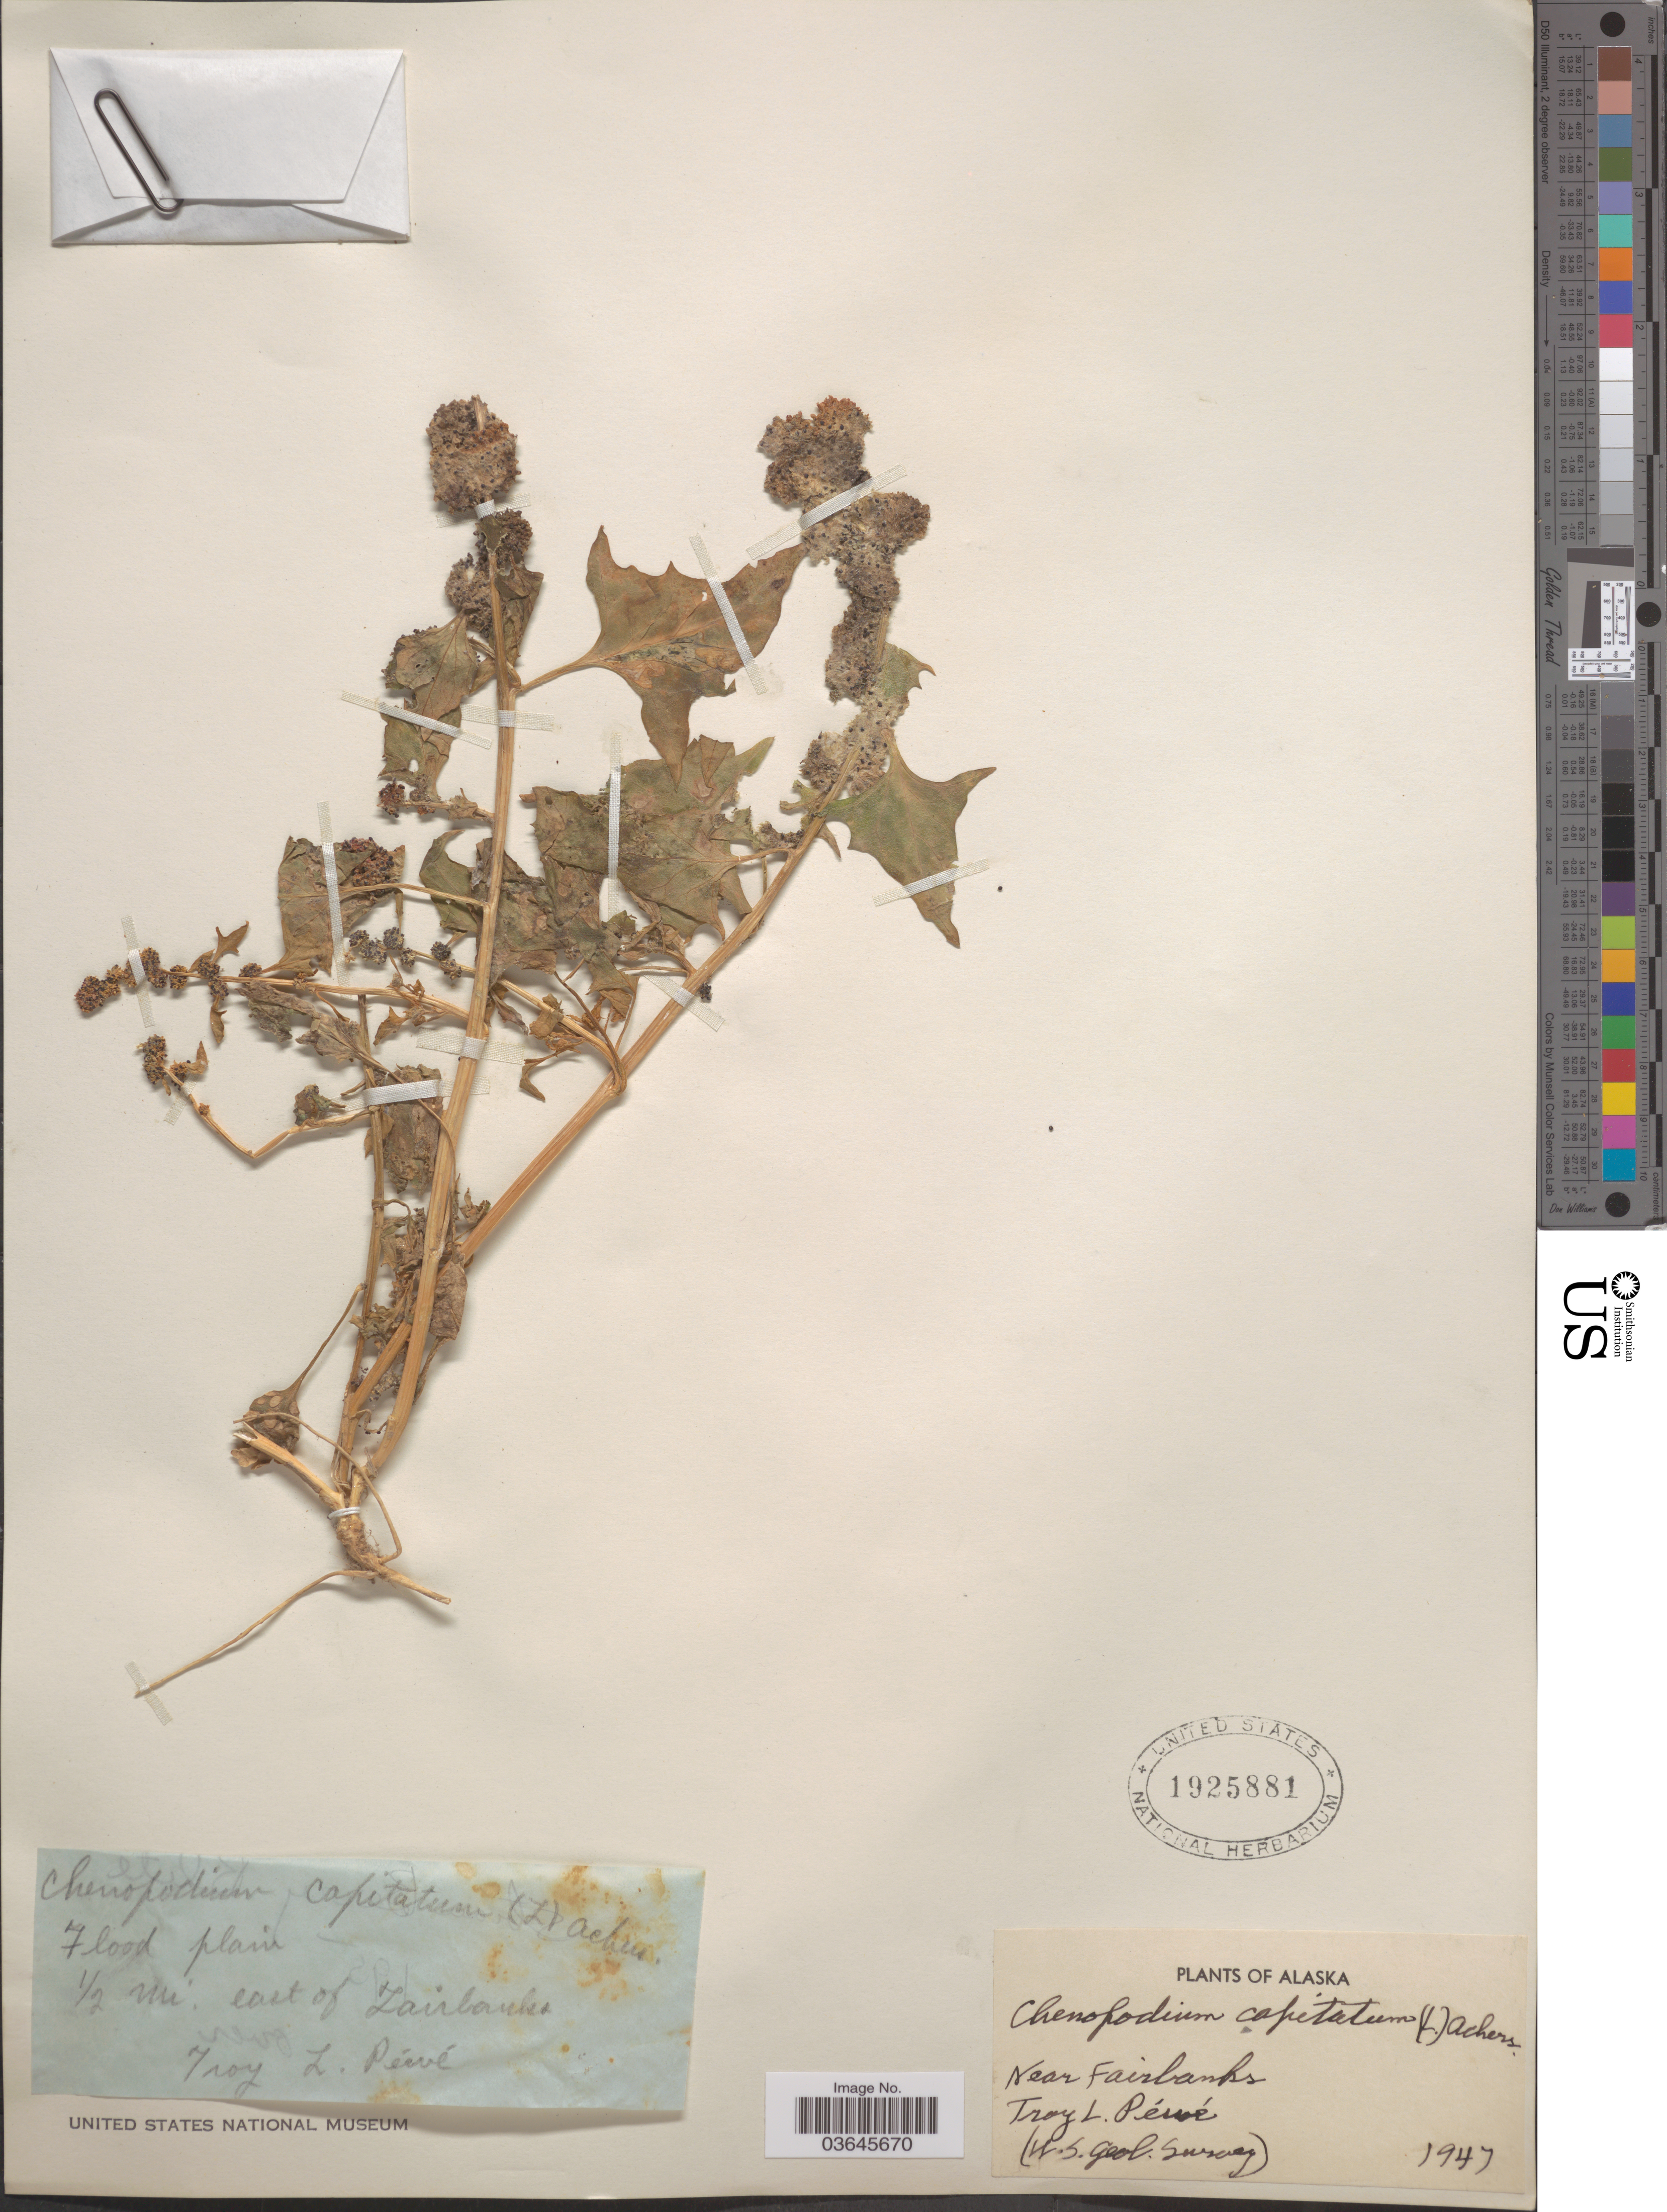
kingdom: Plantae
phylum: Tracheophyta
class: Magnoliopsida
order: Caryophyllales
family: Amaranthaceae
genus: Blitum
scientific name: Blitum capitatum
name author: L.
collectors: T. Péwé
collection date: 1947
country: United States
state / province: Alaska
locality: Near Fairbanks. Flood plain ½ mi. east of Fairbanks.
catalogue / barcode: US 1925881